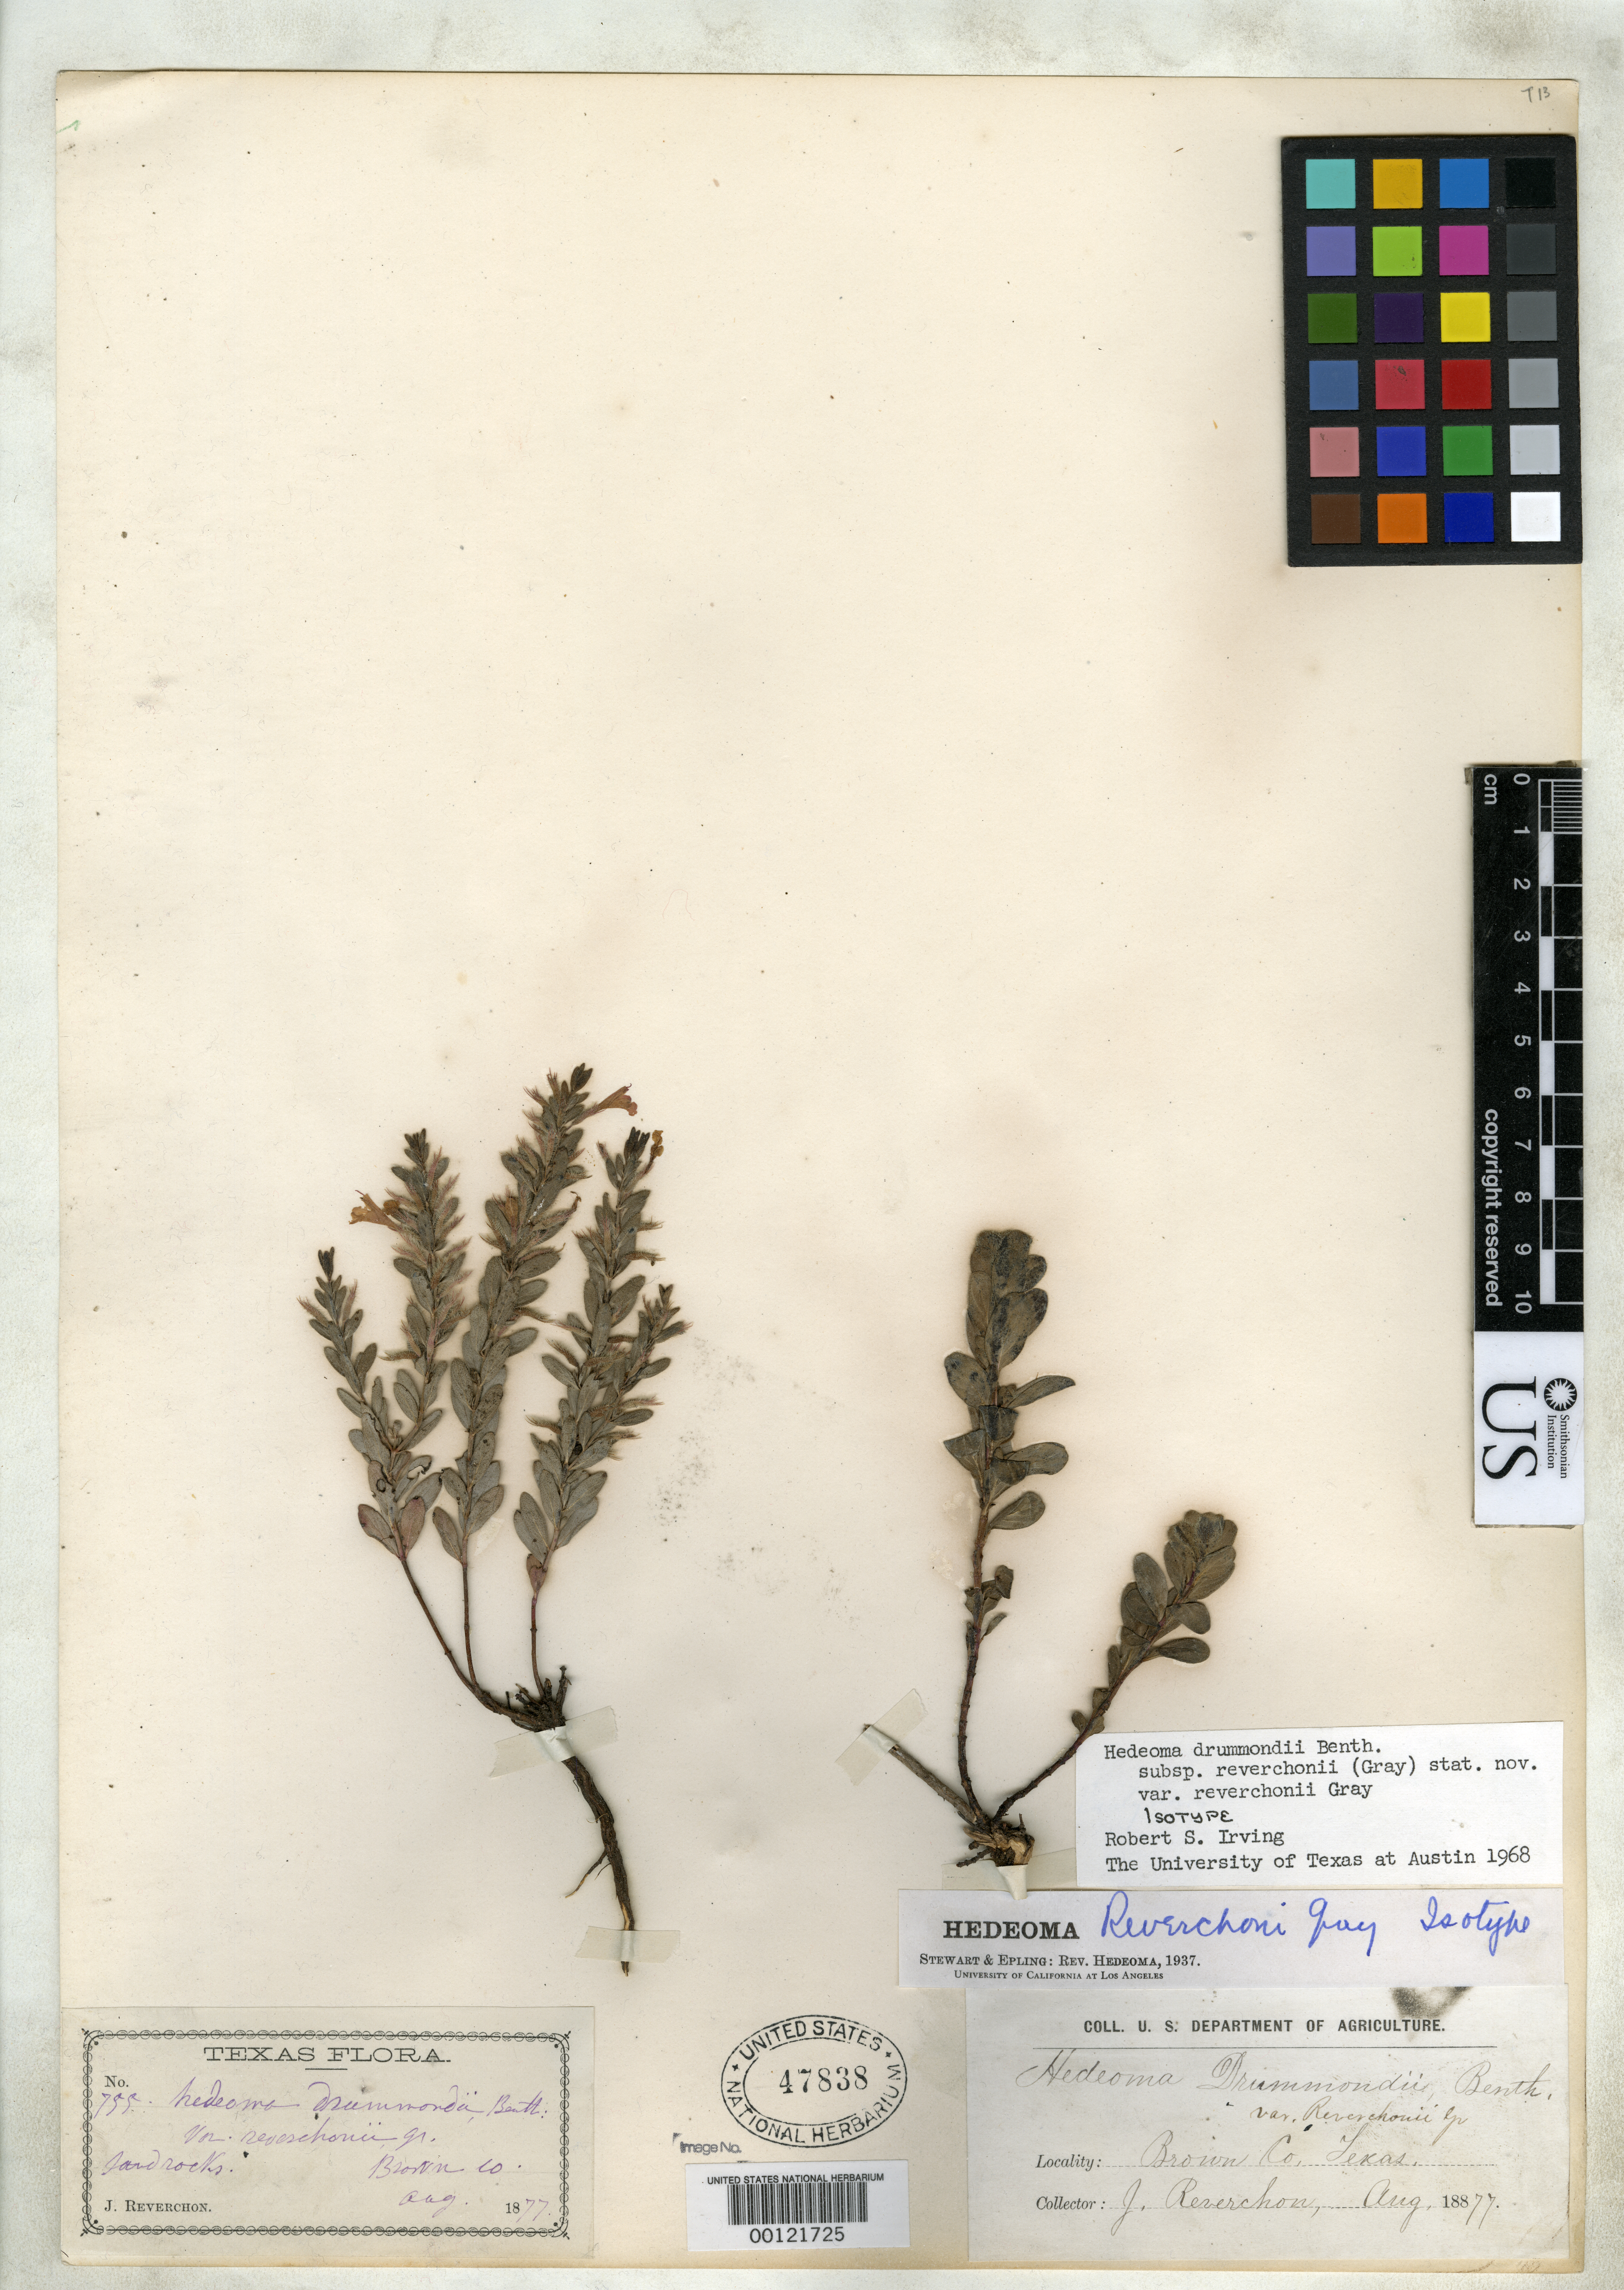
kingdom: Plantae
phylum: Tracheophyta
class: Magnoliopsida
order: Lamiales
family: Lamiaceae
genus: Hedeoma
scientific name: Hedeoma drummondii var. reverchonii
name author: A. Gray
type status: Isotype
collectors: J. Reverchon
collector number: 755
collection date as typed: Aug 1877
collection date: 1877-08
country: United States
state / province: Texas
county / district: Brown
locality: Sand rocks, Brown Co.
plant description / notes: As "Reverchoni". Cited 1980 by Irving, Sida 8: 258.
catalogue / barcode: US 47838